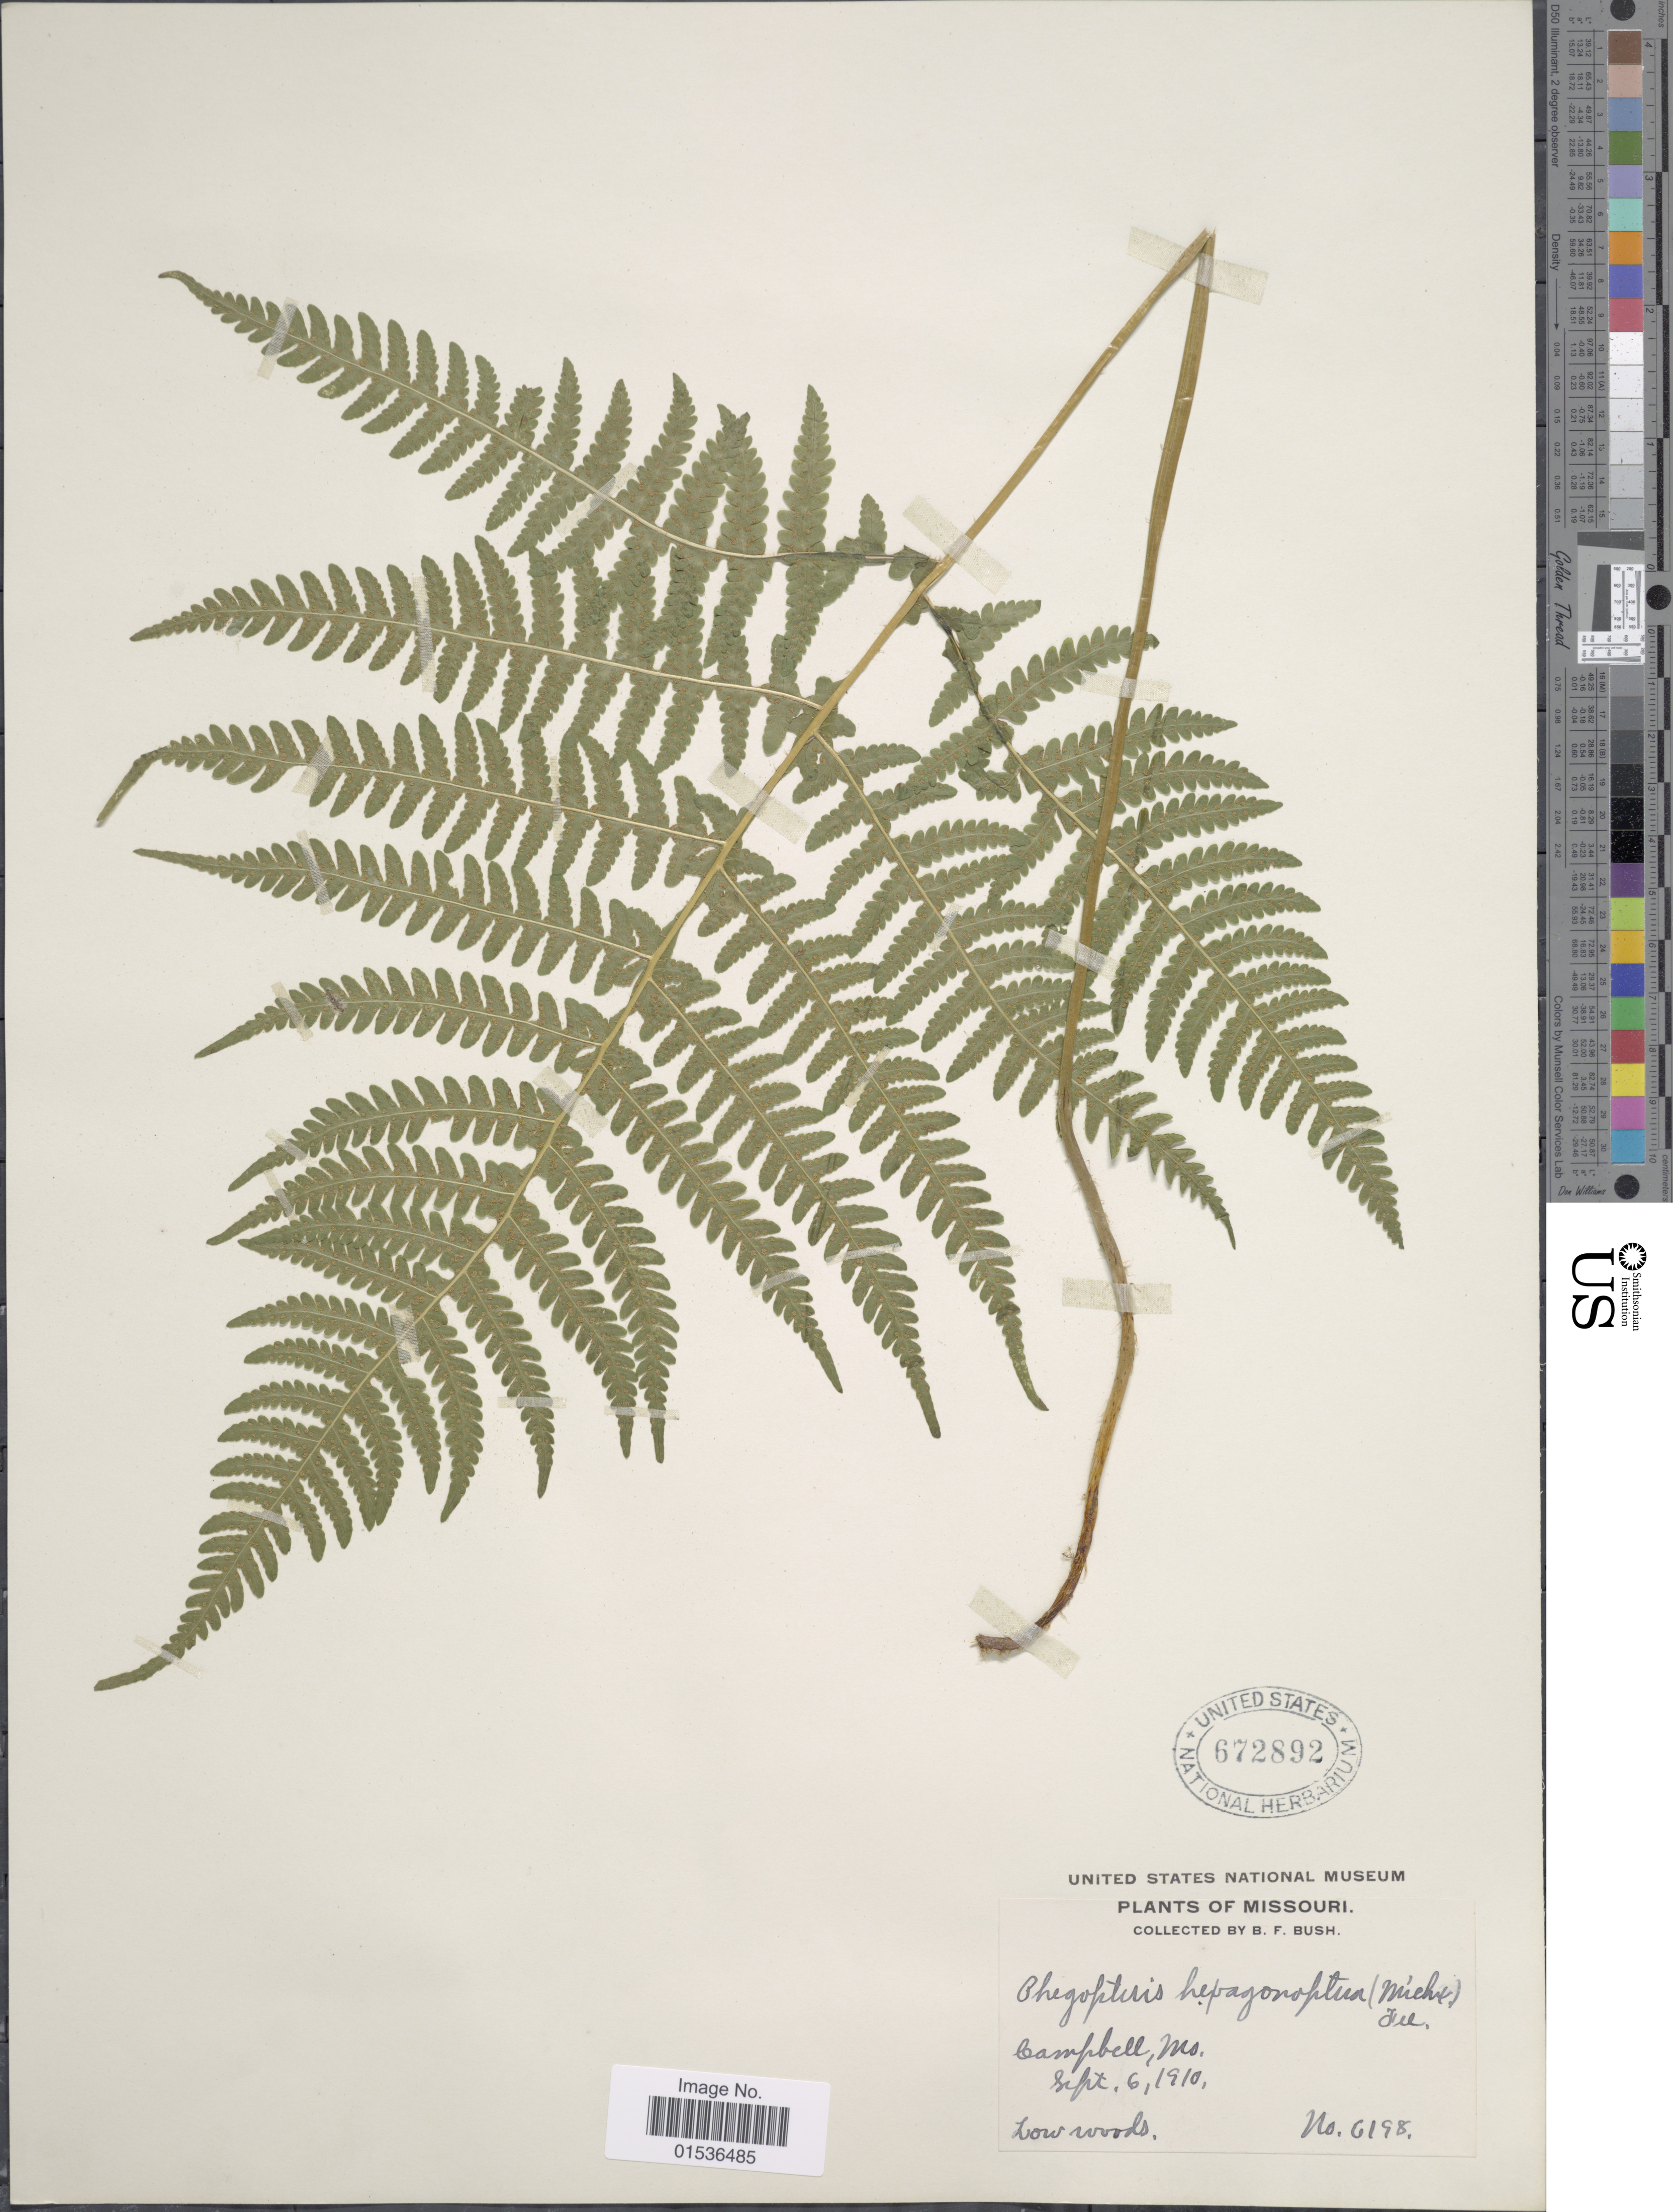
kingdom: Plantae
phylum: Tracheophyta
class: Polypodiopsida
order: Polypodiales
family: Thelypteridaceae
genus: Phegopteris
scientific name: Phegopteris hexagonoptera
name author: (Michx.) Fée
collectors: B. F. Bush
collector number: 6198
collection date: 1910-09-06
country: United States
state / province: Missouri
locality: Campbell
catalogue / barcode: US 672892